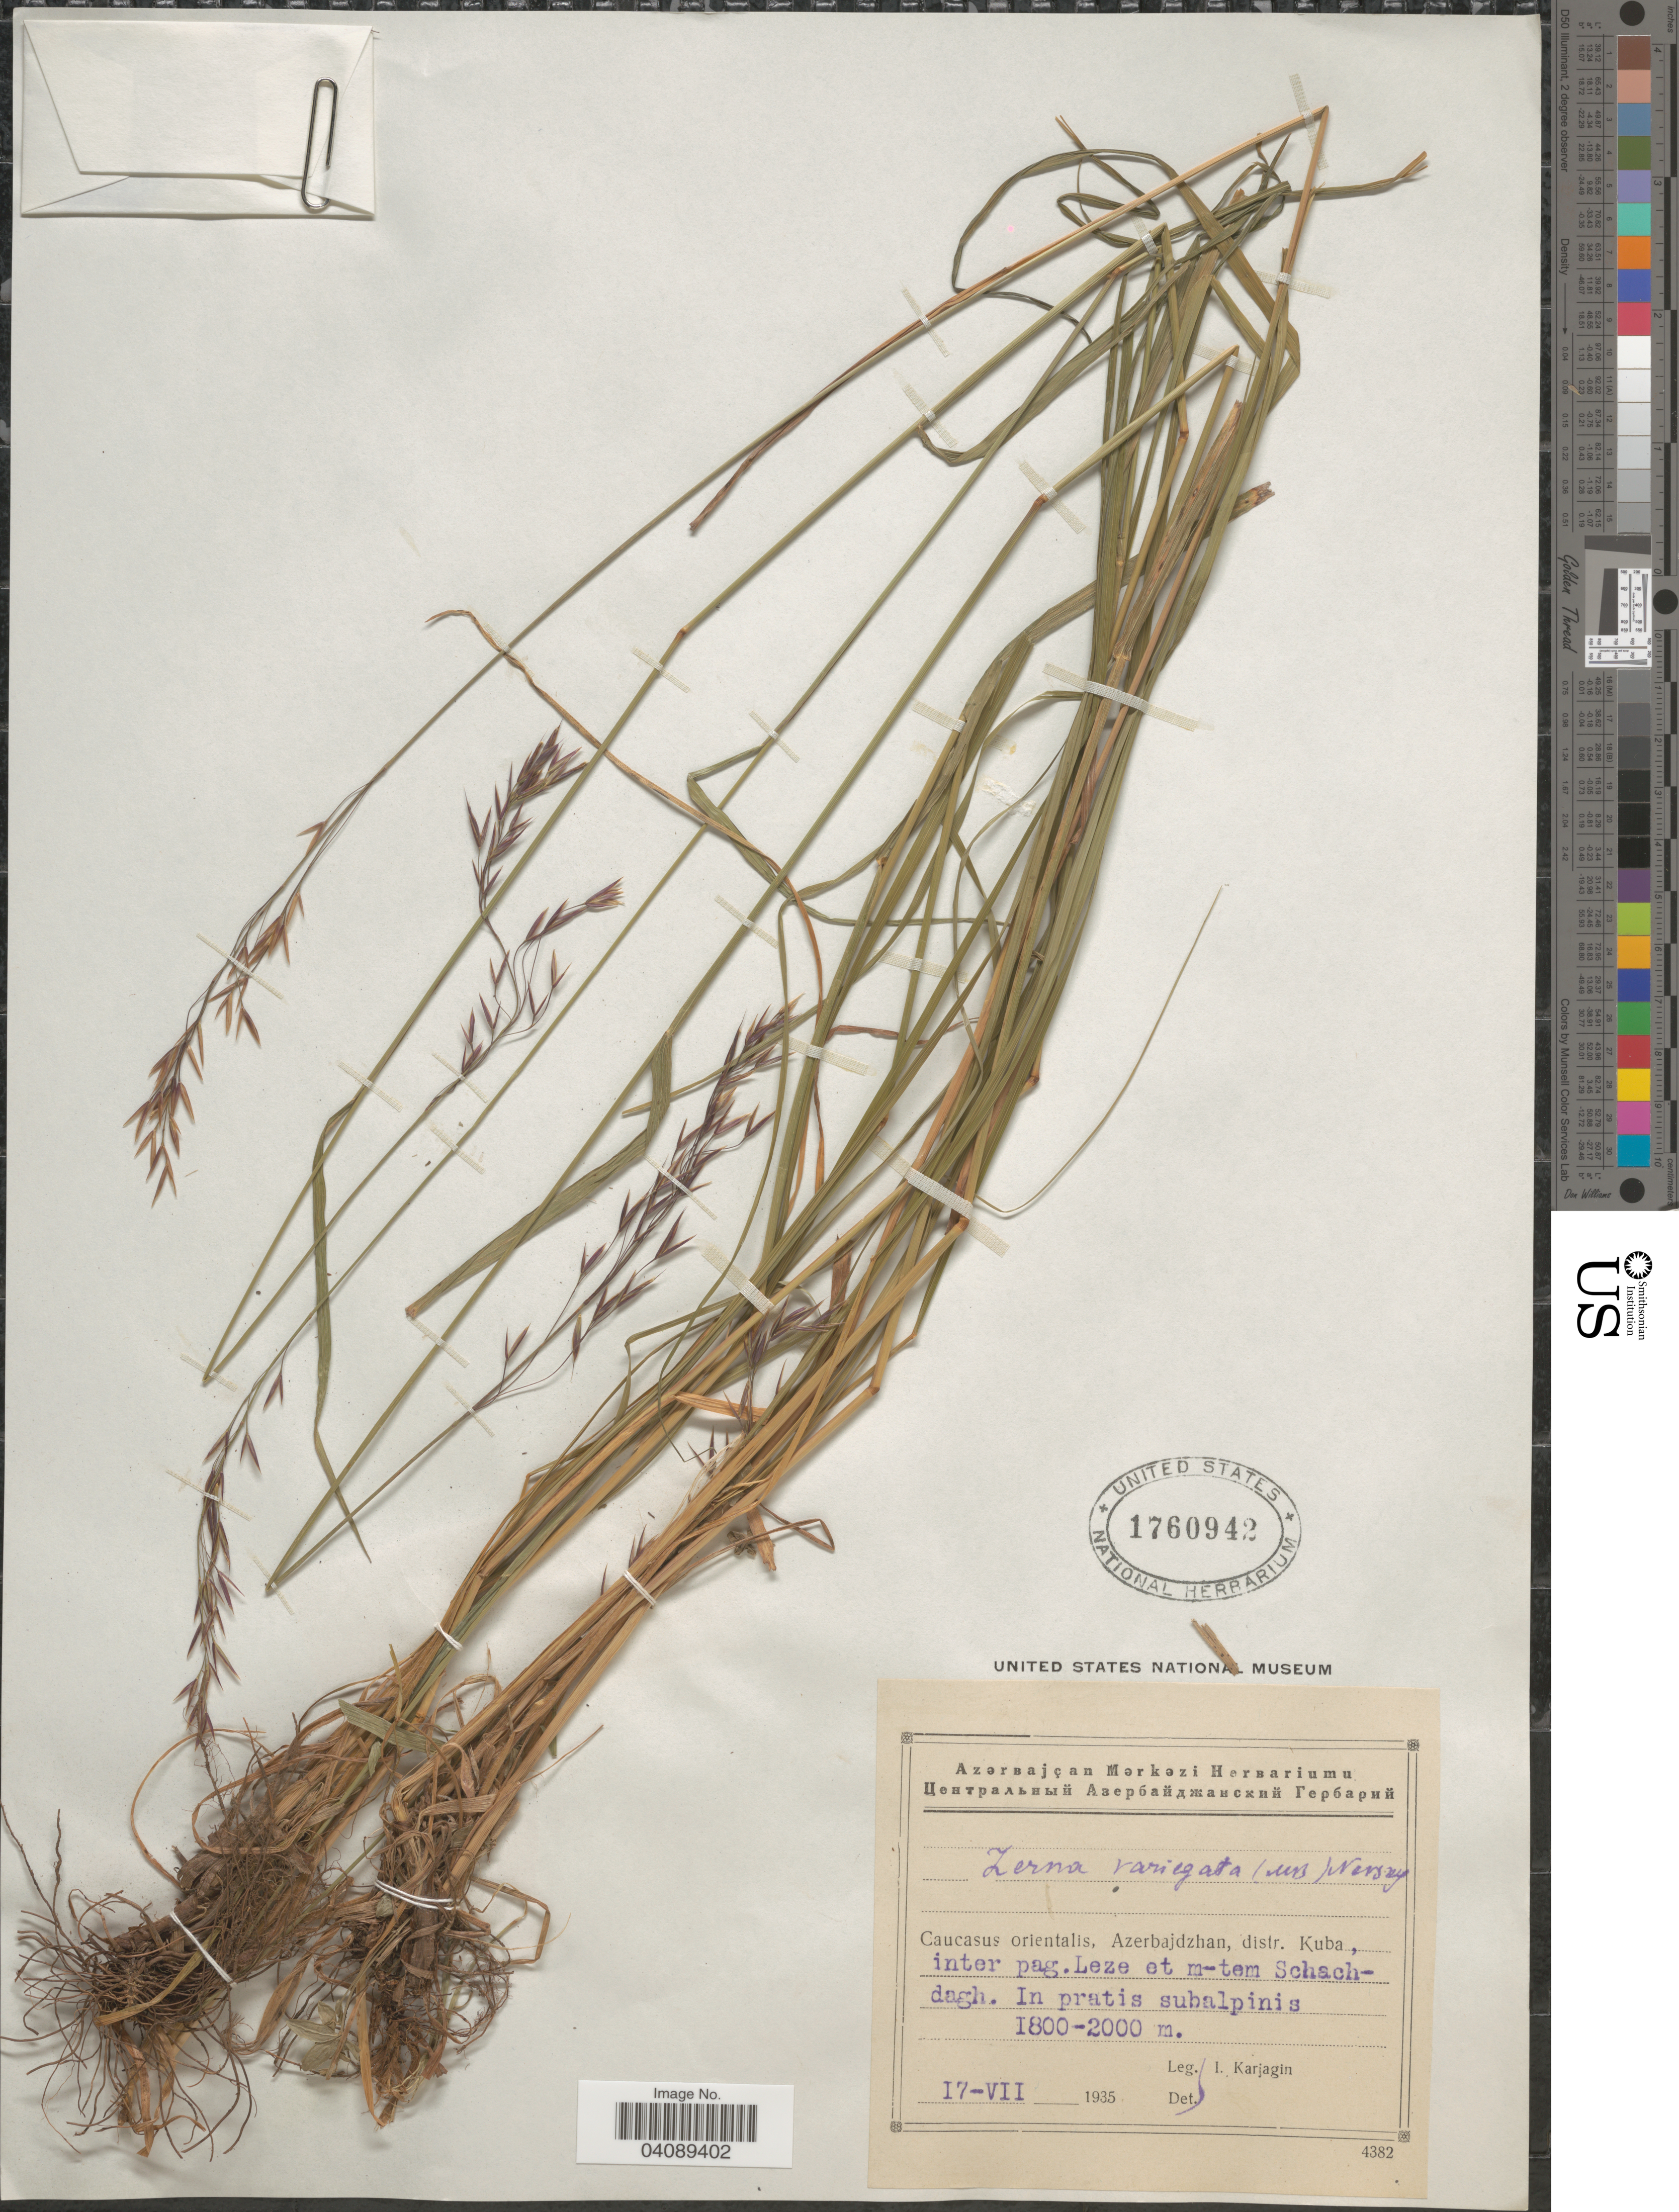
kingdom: Plantae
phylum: Tracheophyta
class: Liliopsida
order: Poales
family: Poaceae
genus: Bromus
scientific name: Bromus sp.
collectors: I. Karjagin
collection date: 1935-07-17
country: Azerbaijan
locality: Caucasus orientalis, Azerbajdzhan, distr. Kuba, inter pag. Leze et m-tem Schachdagh. In pratis subalpinis.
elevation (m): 1800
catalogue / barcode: US 1760942